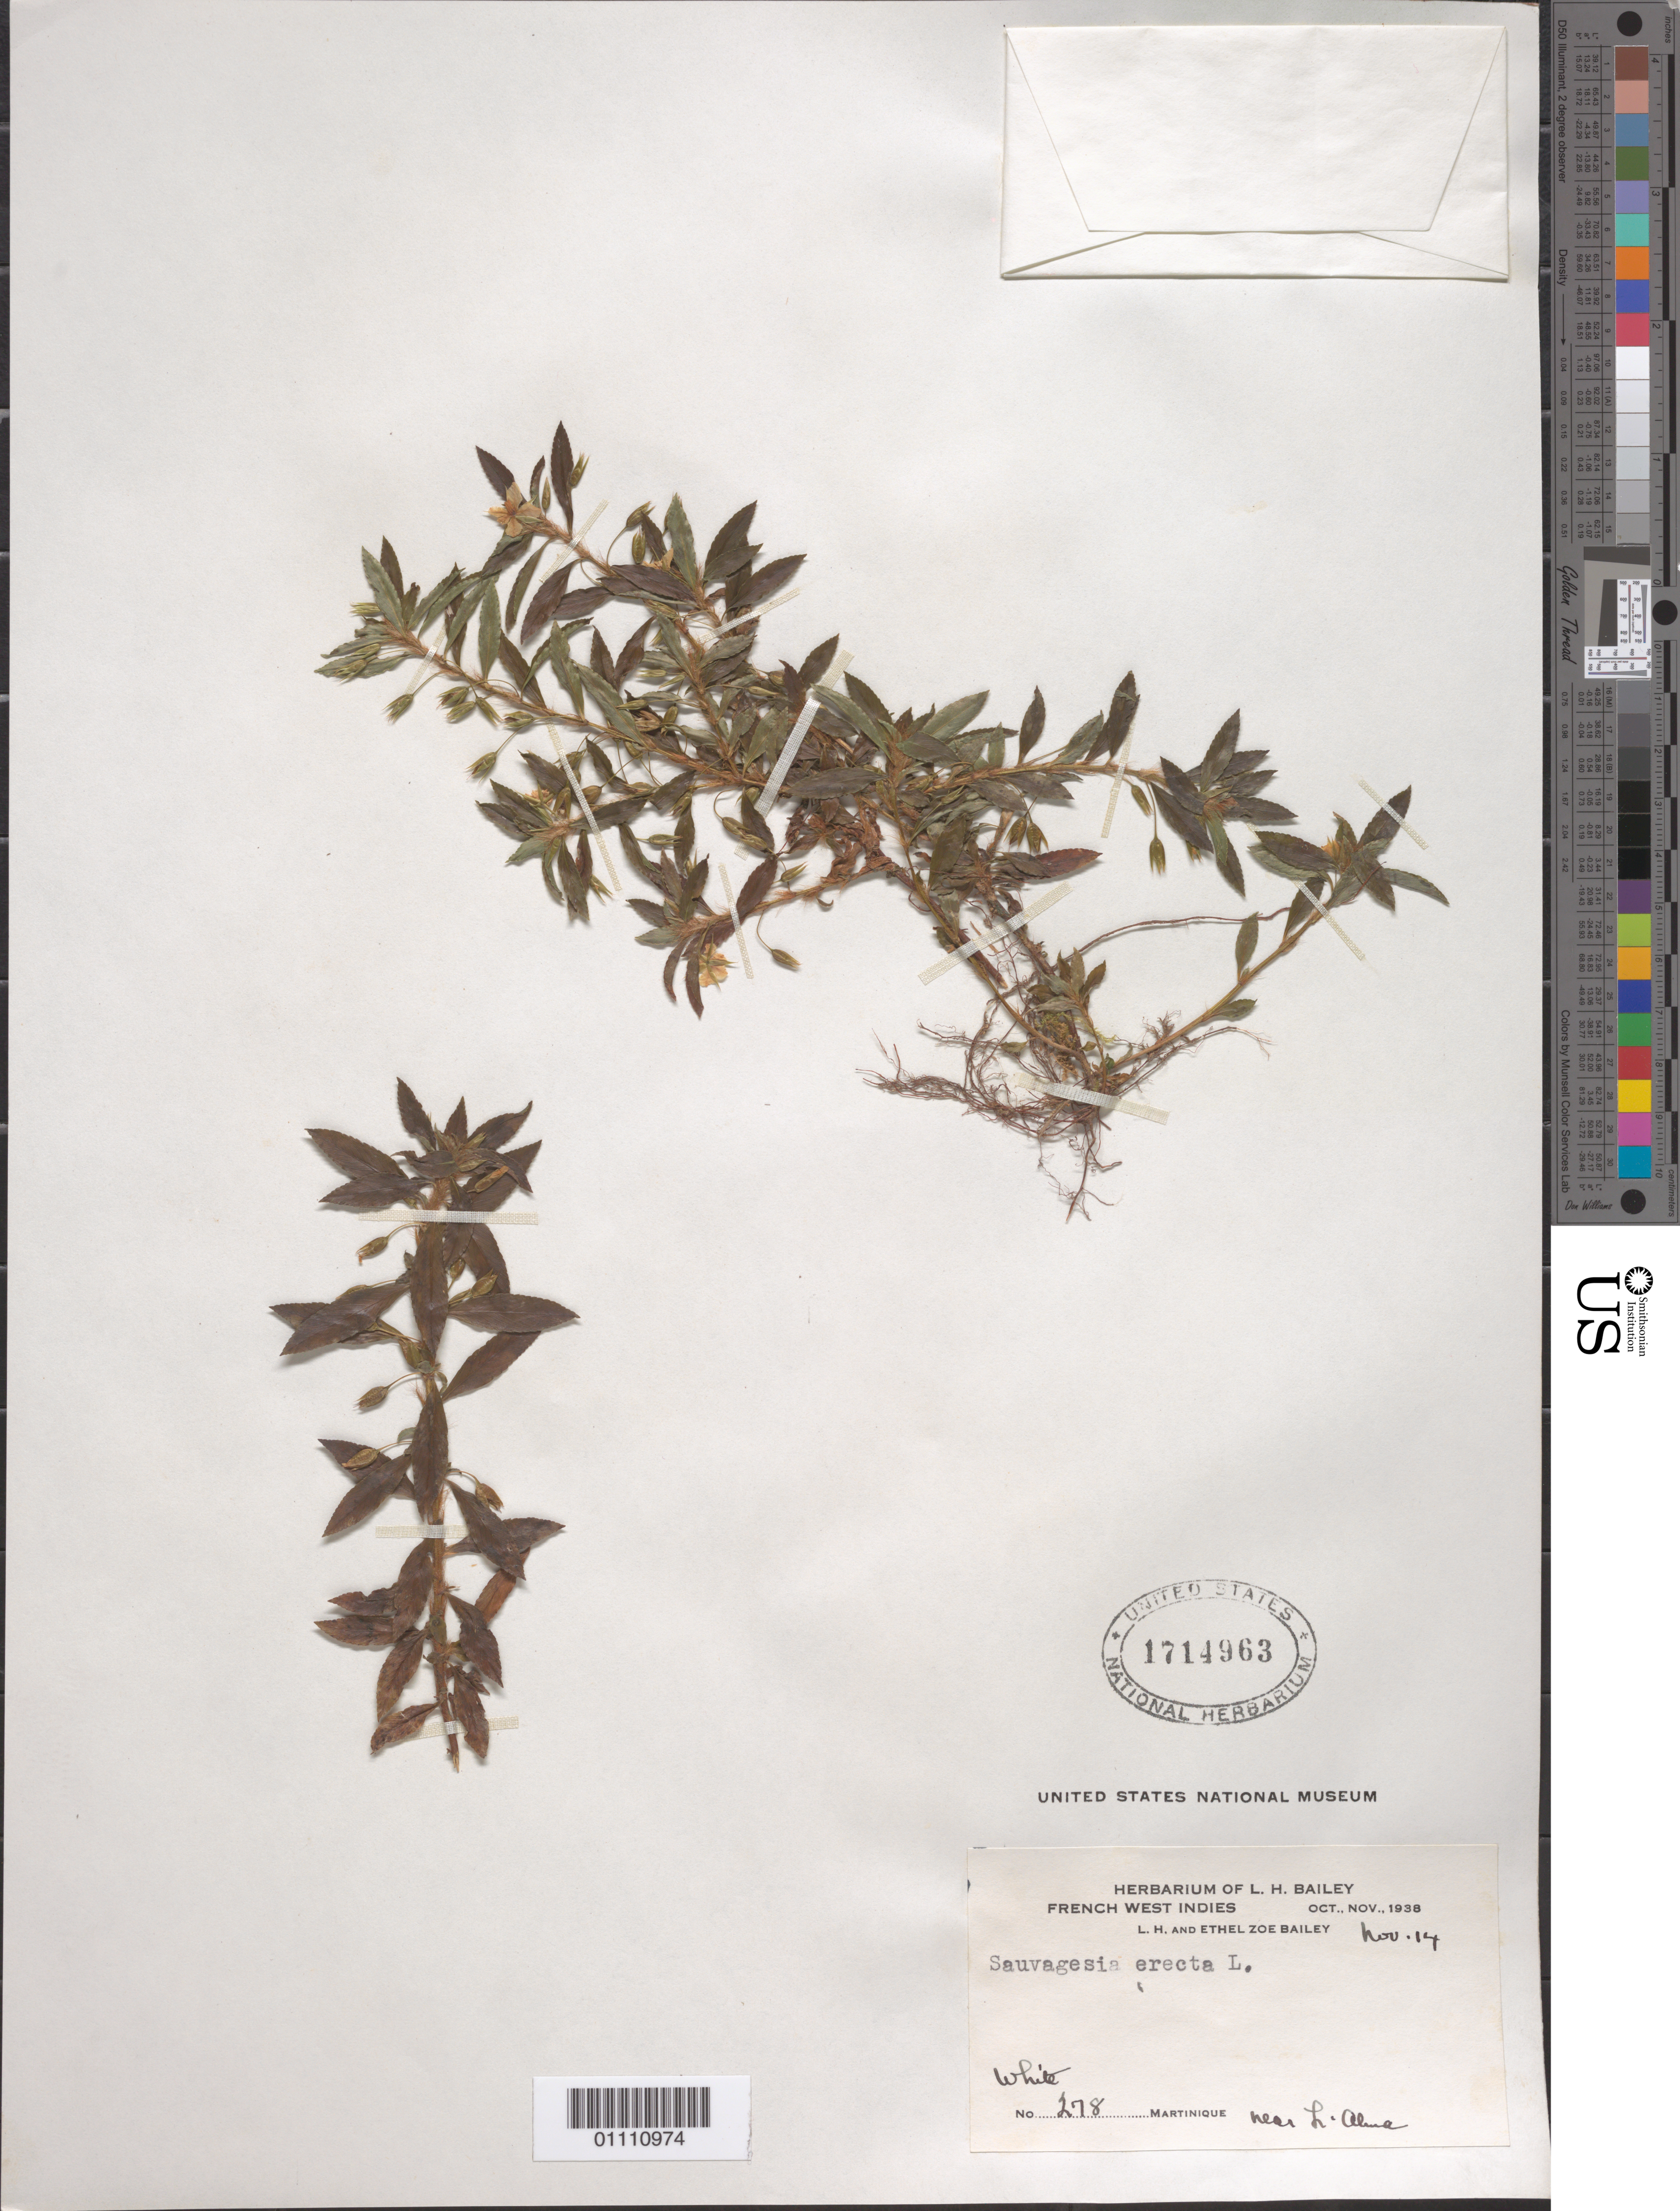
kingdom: Plantae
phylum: Tracheophyta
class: Magnoliopsida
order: Malpighiales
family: Ochnaceae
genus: Sauvagesia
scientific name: Sauvagesia erecta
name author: L.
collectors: L. H. Bailey & E. Z. Bailey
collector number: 278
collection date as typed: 14 Nov 1938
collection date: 1938-11-14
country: Martinique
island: Martinique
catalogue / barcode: US 1714963